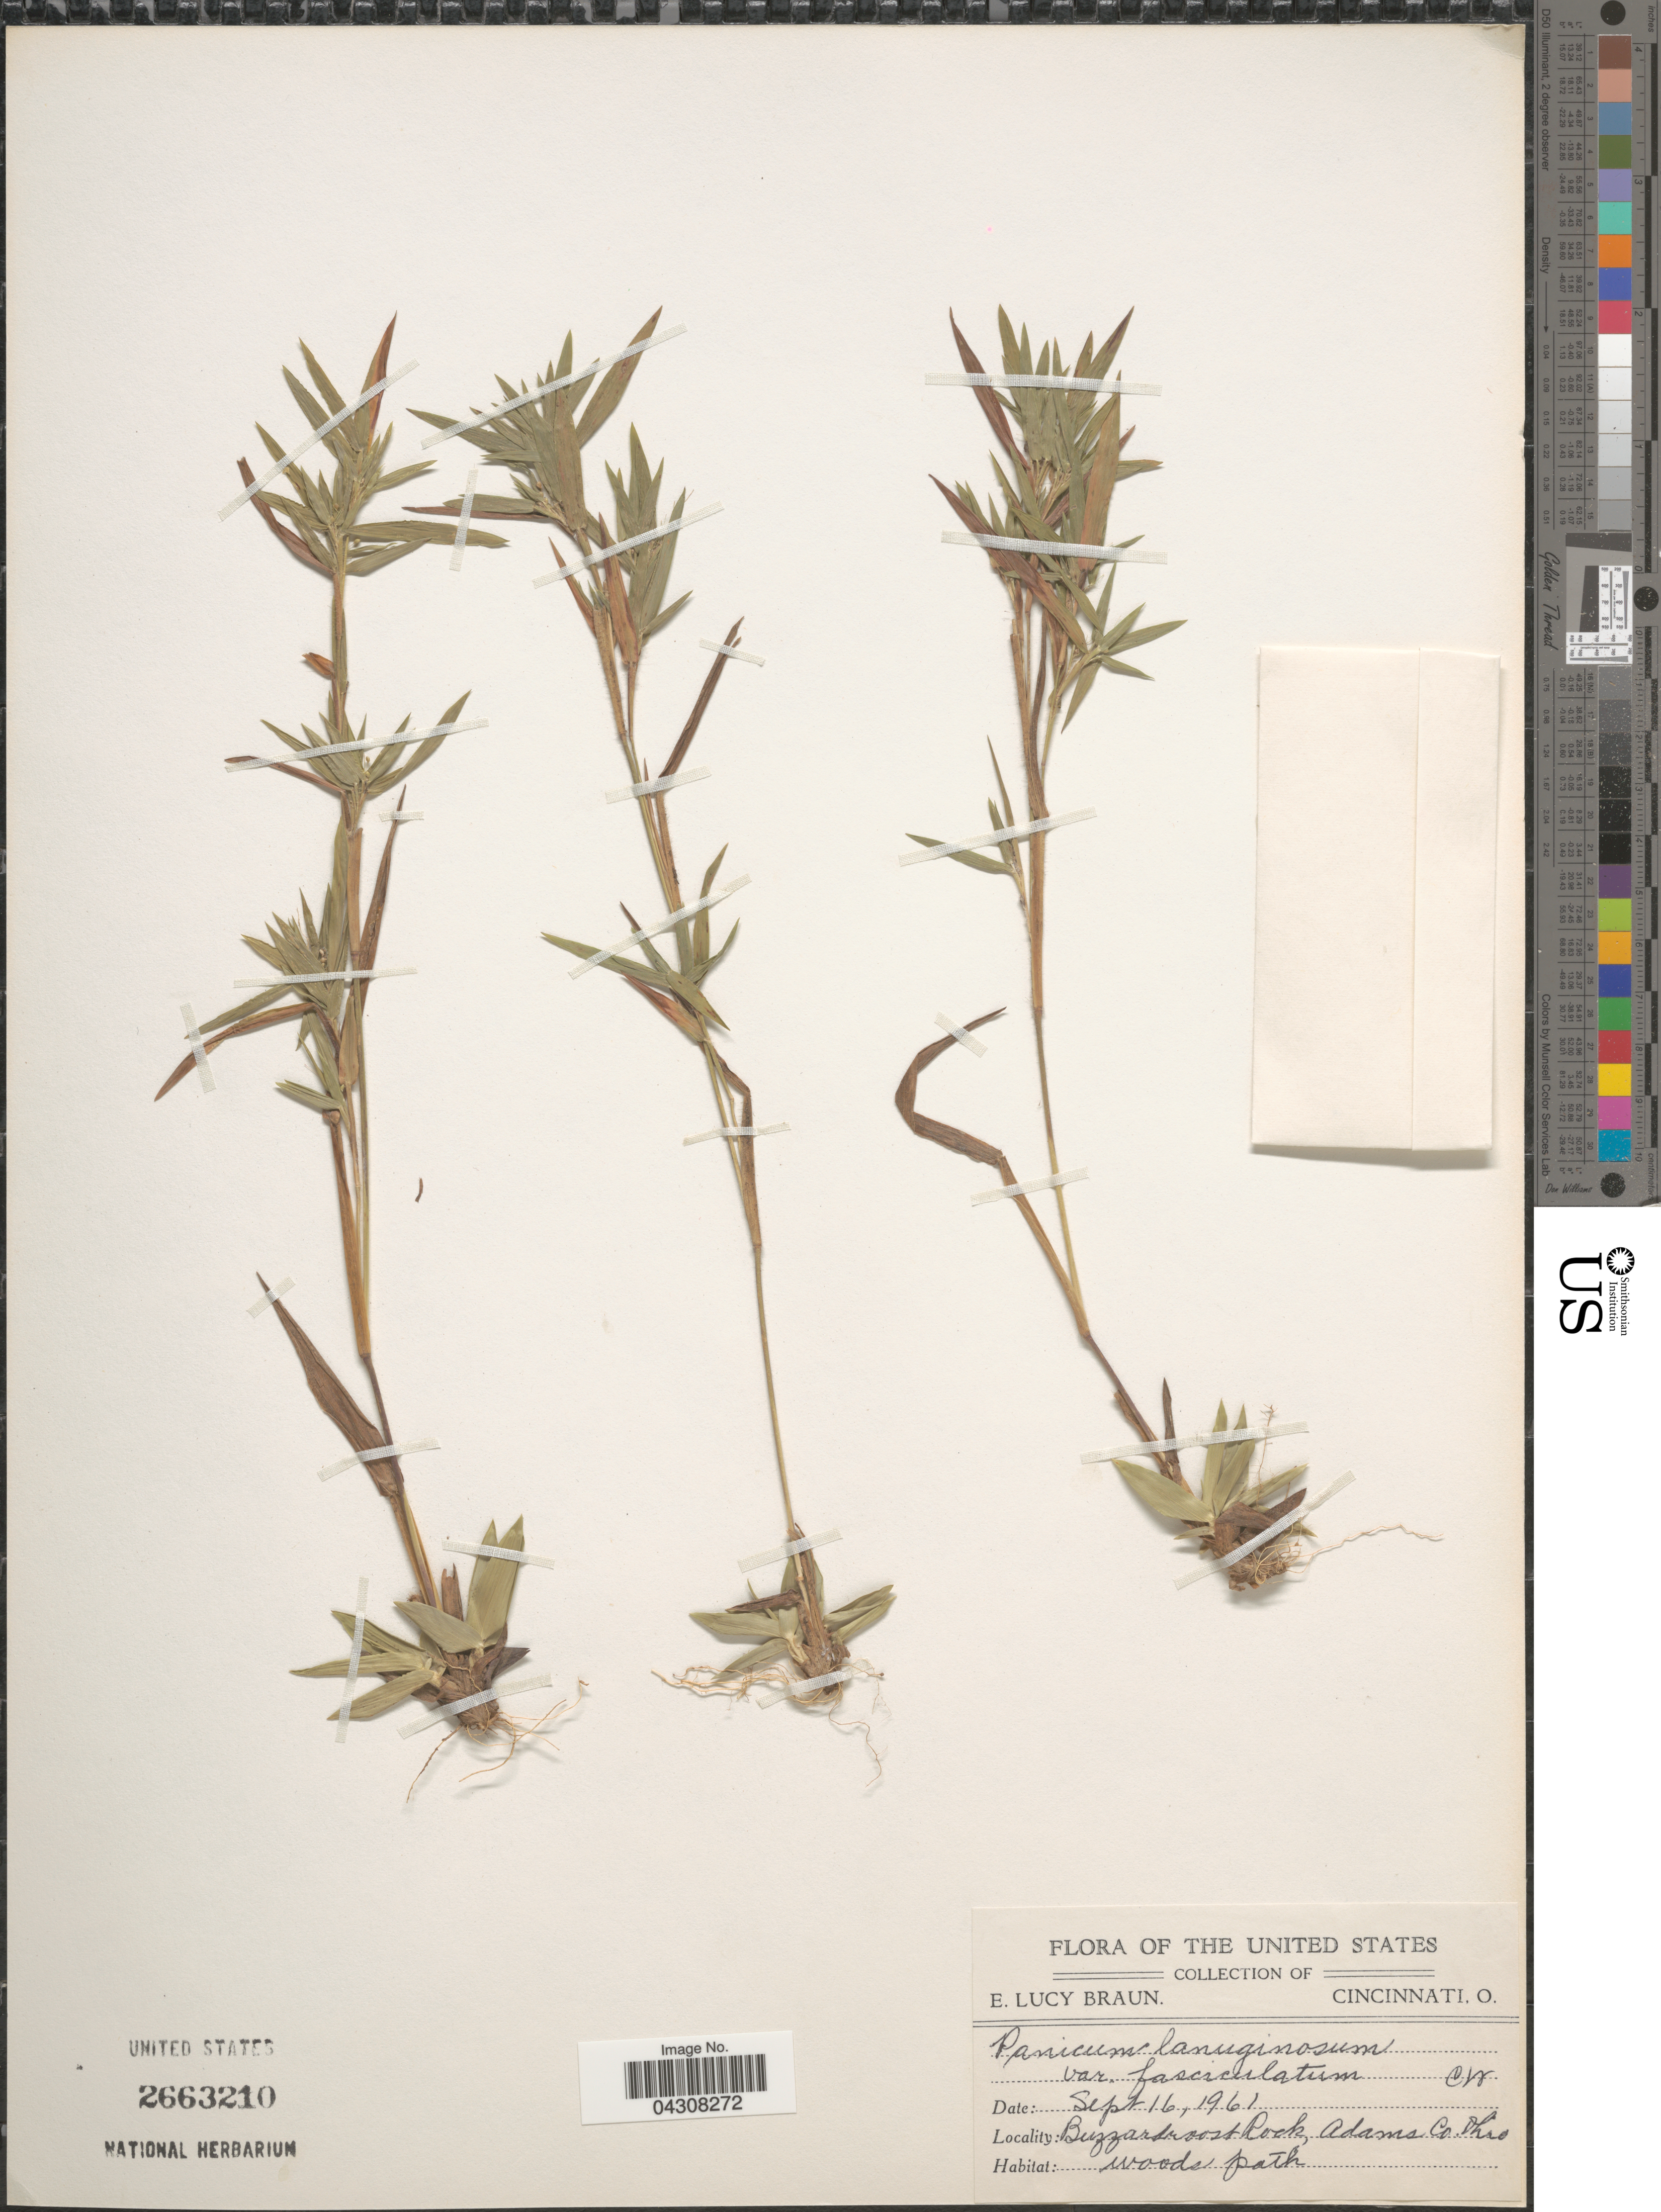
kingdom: Plantae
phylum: Tracheophyta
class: Liliopsida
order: Poales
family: Poaceae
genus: Dichanthelium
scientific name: Dichanthelium acuminatum var. acuminatum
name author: (Sw.) Gould & C.A. Clark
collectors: E. L. Braun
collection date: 1961-09-16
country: United States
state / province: Ohio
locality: Buzzardroost Rock, Adams Co.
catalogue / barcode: US 2663210